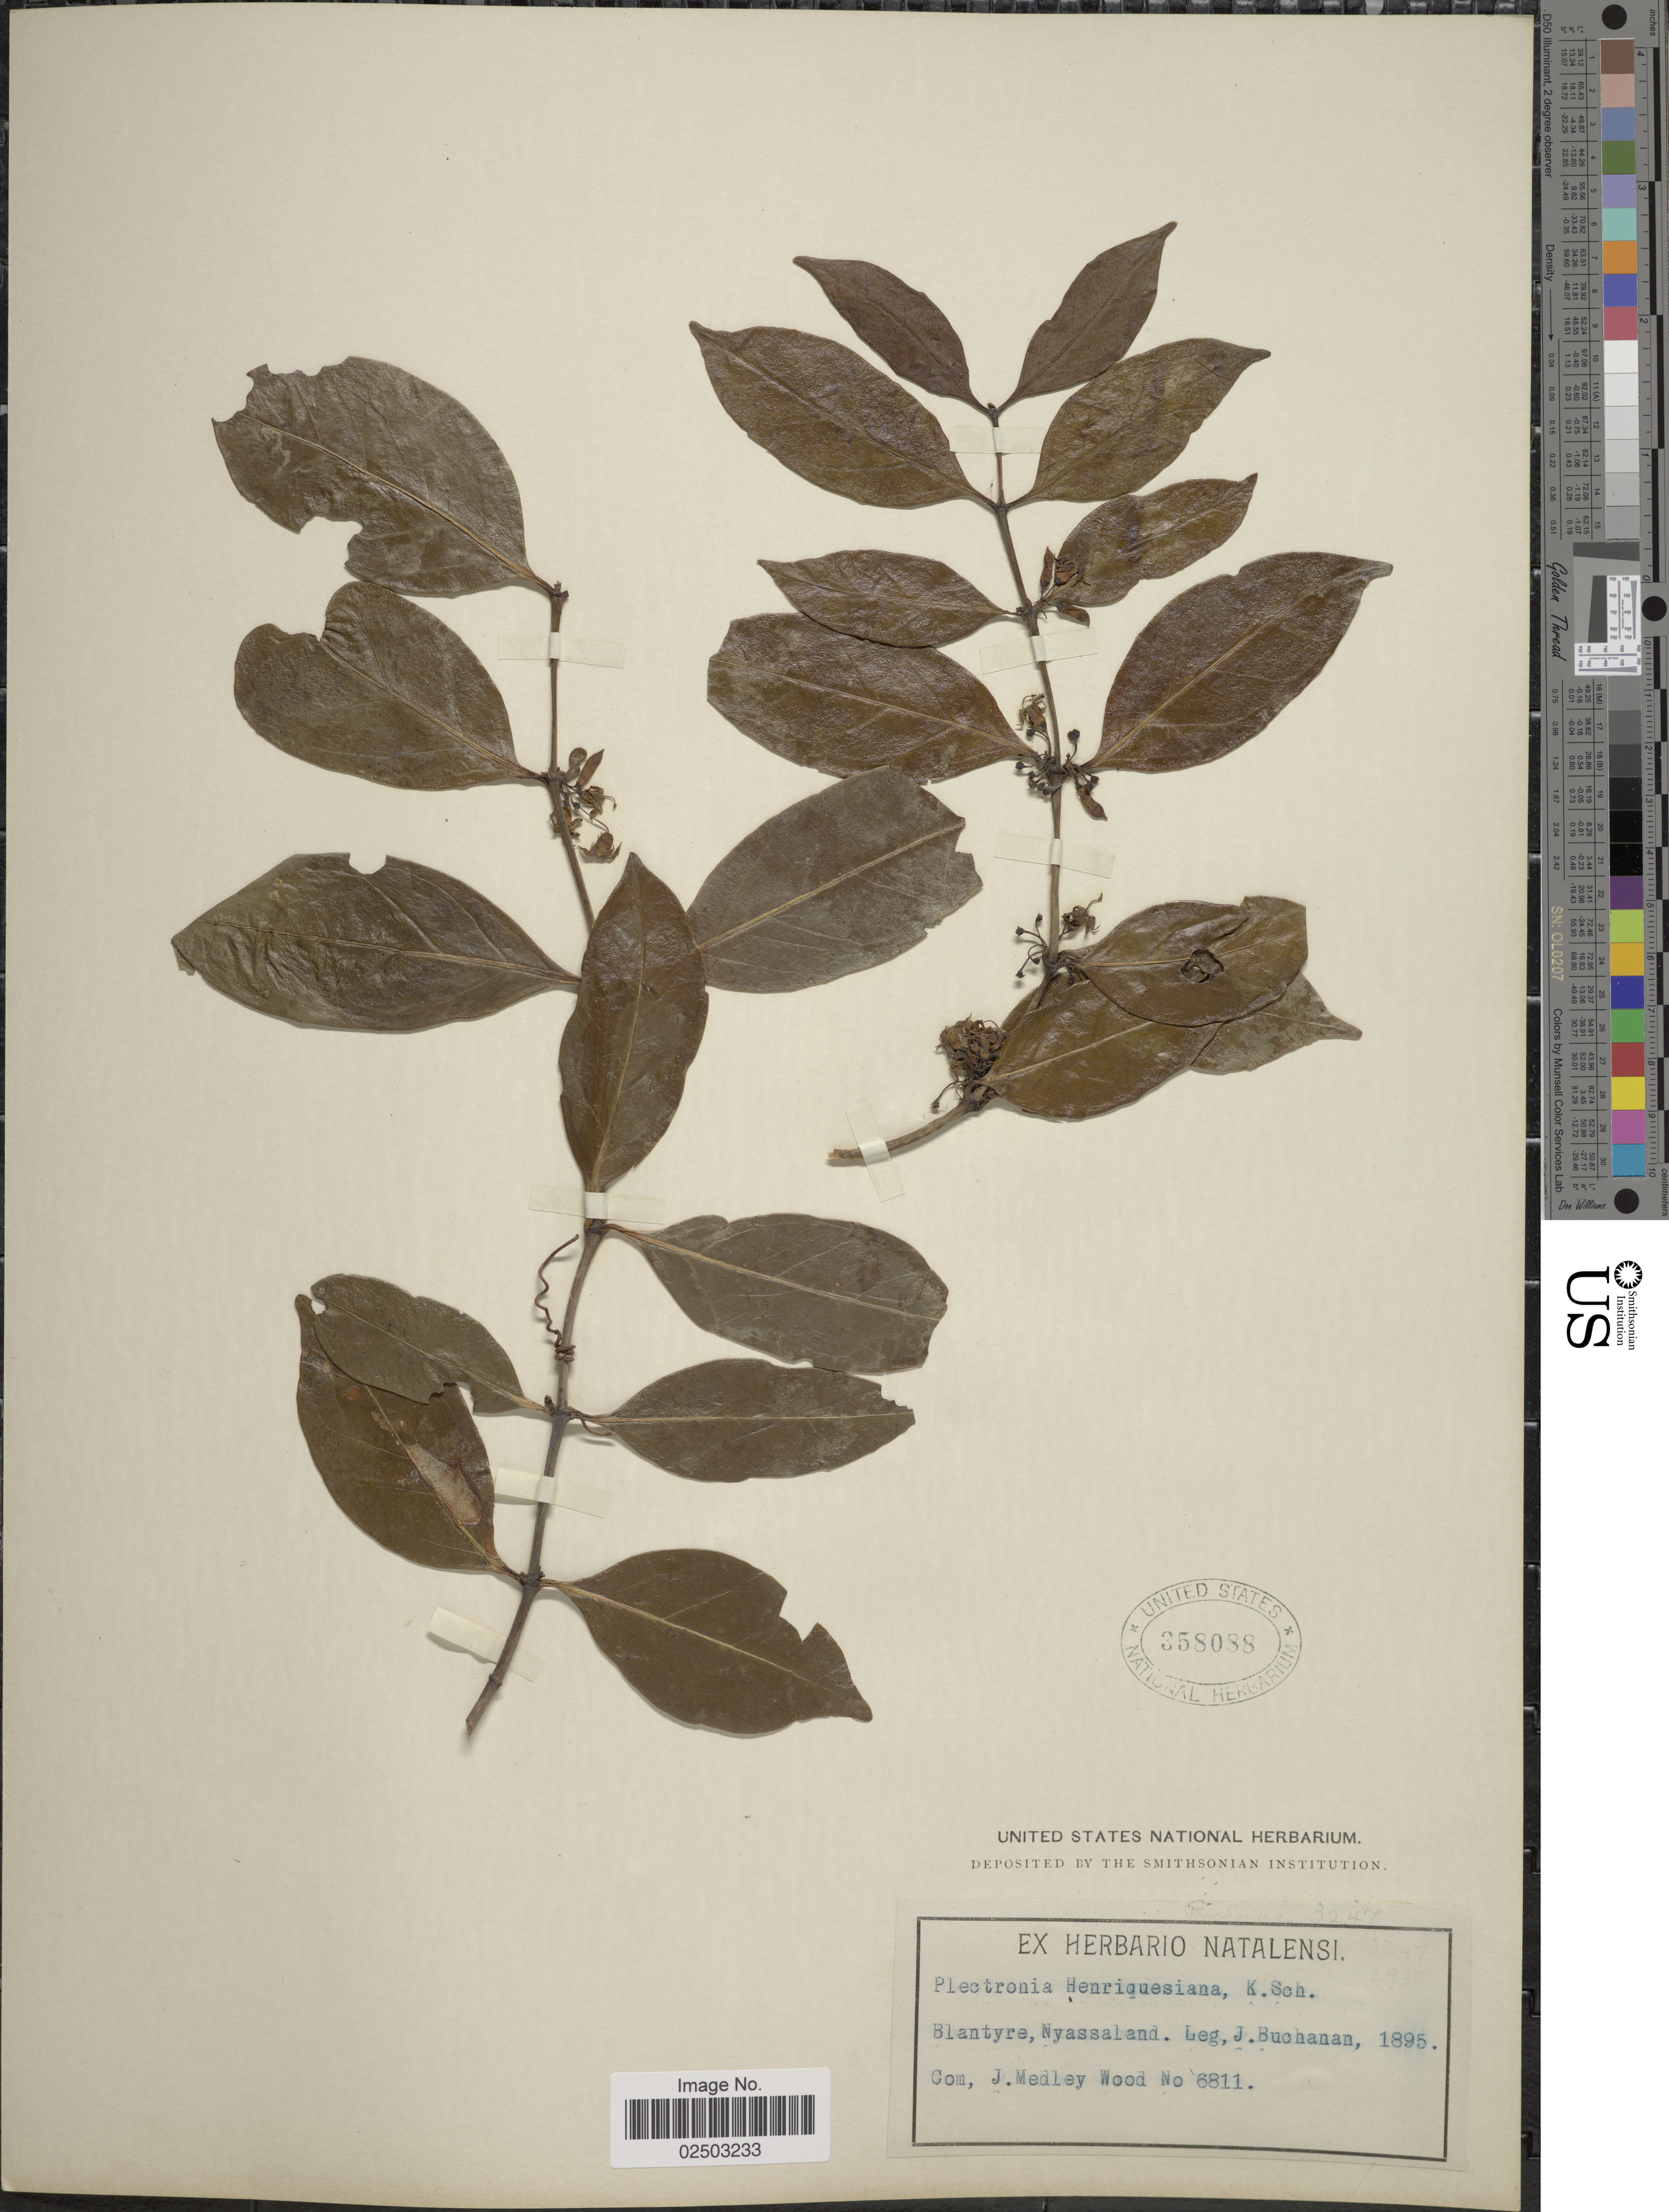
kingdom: Plantae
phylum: Tracheophyta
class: Magnoliopsida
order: Gentianales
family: Rubiaceae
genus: Canthium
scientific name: Canthium henriquesianum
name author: (K. Schum.) G. Taylor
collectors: J. Buchanan & J. Medley Wood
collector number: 6811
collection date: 1895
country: Malawi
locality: Blantyre; Nyassaland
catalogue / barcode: US 358088